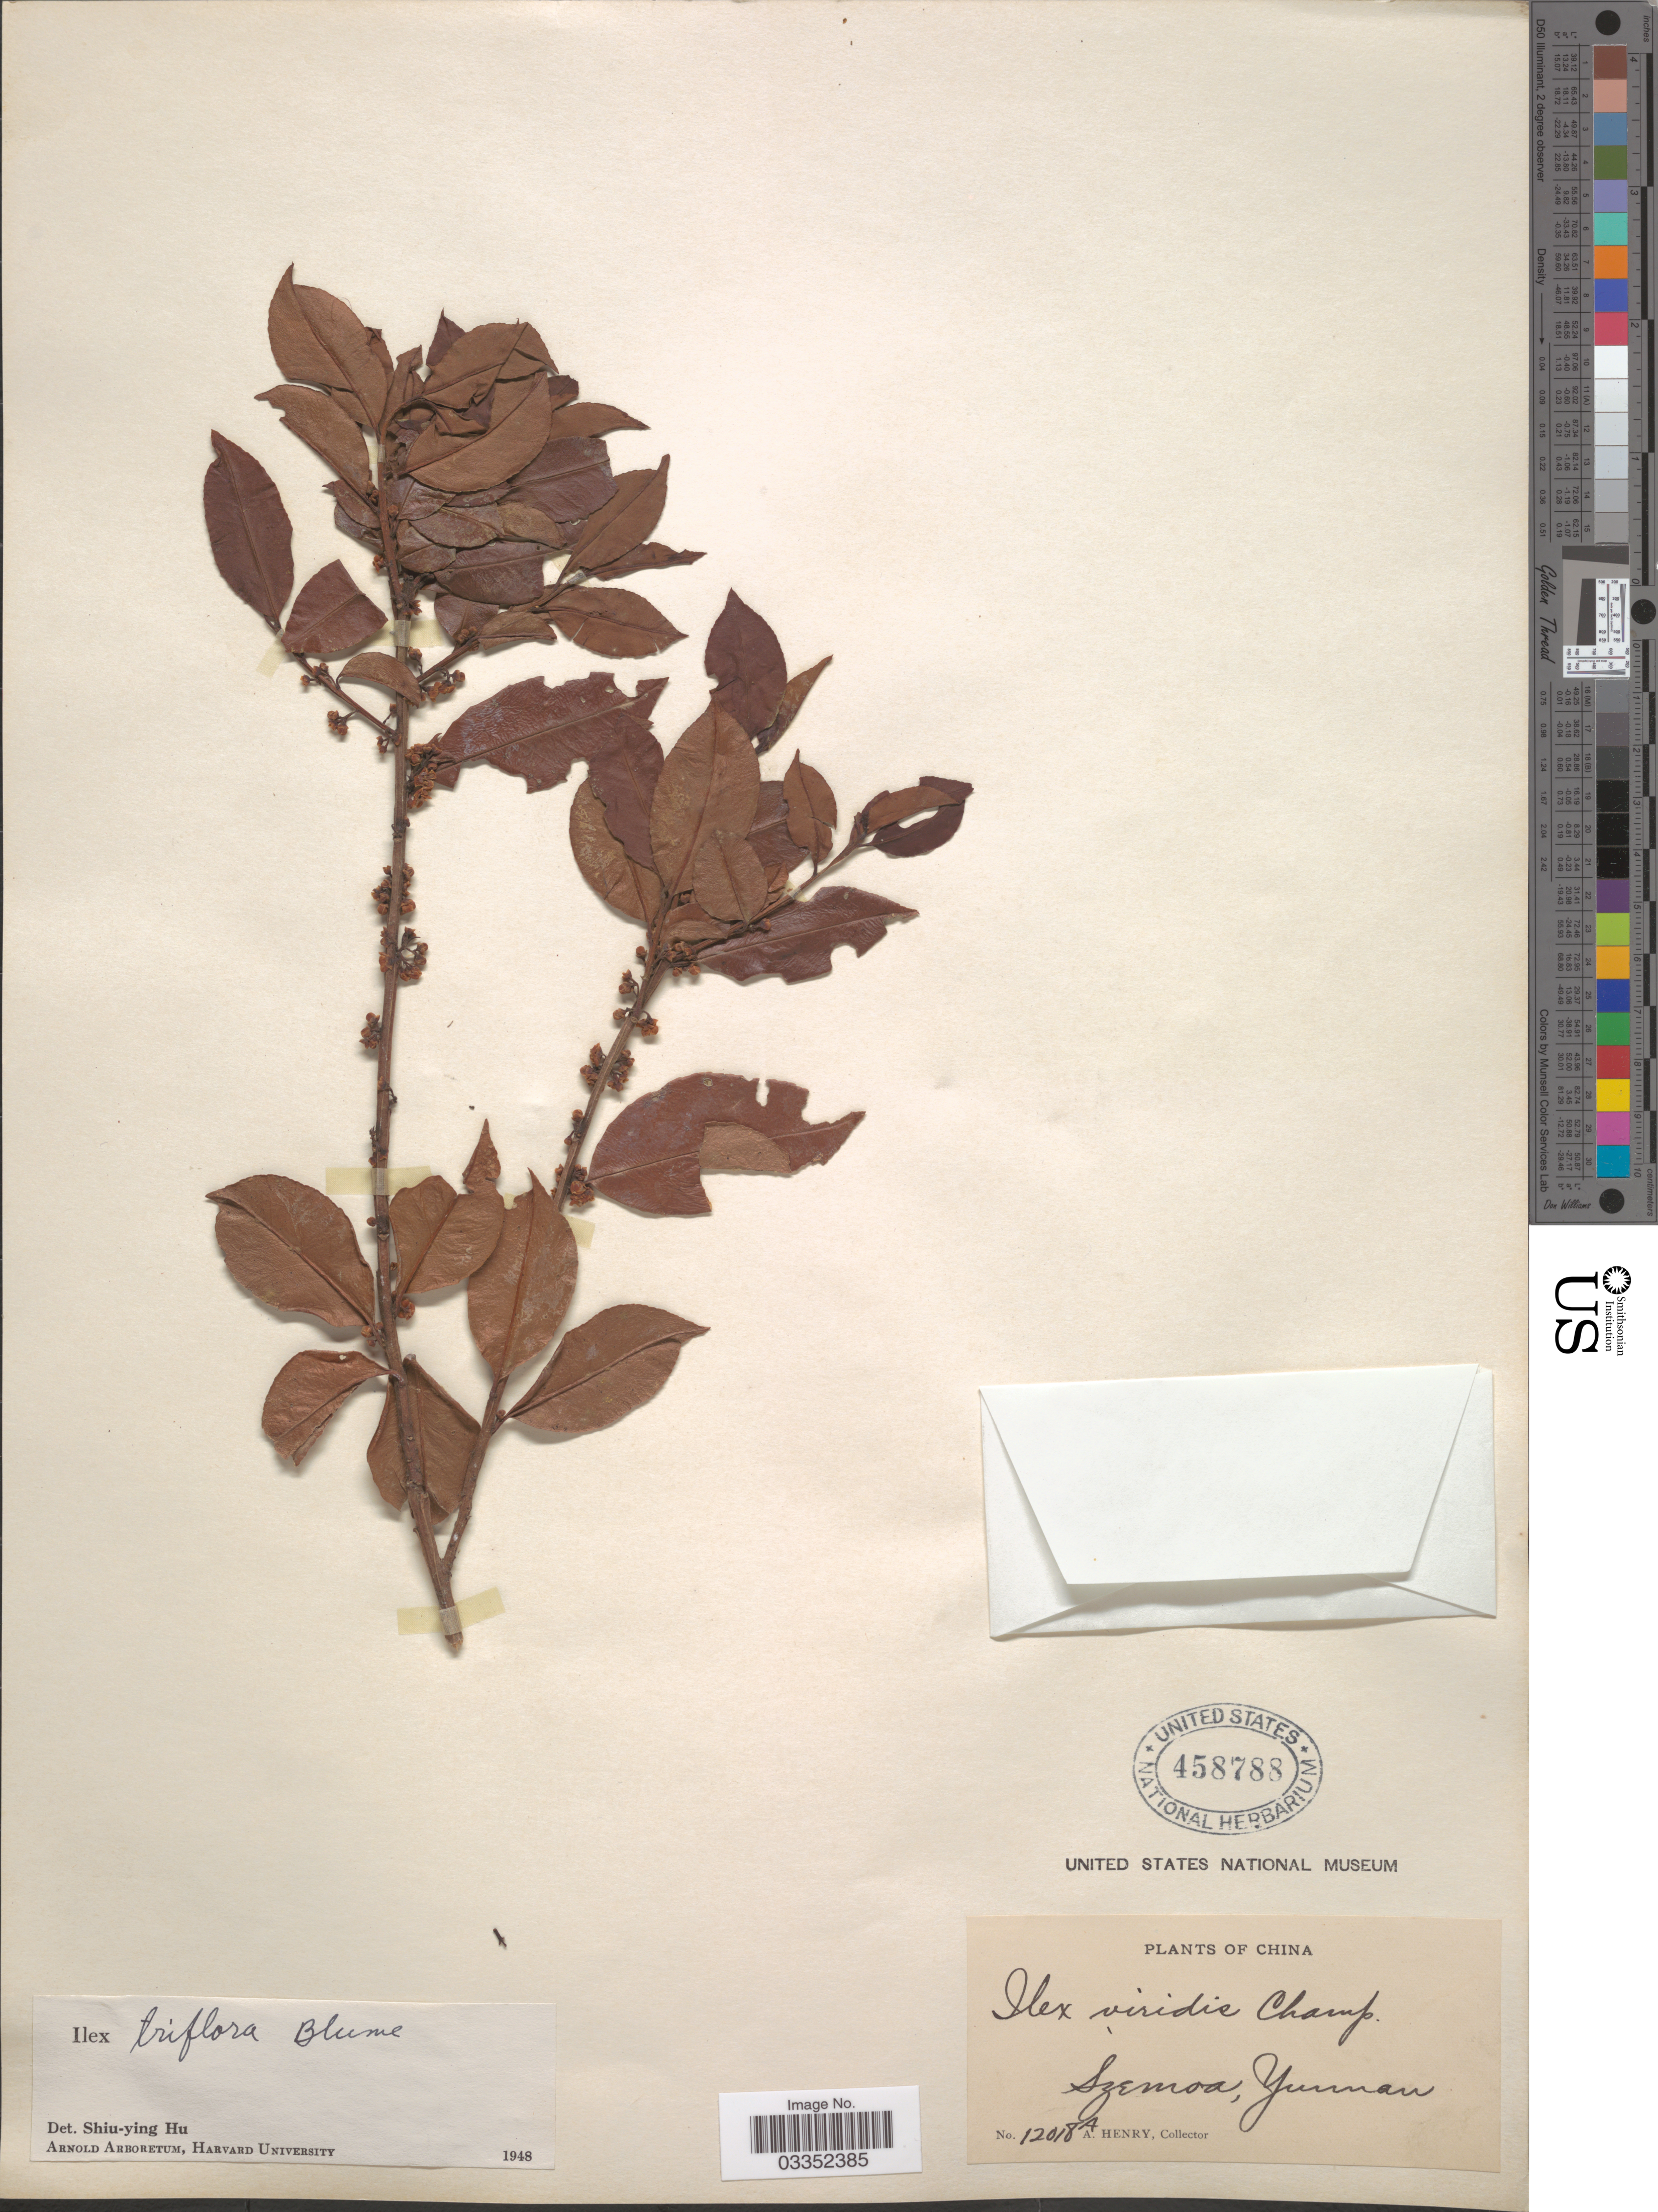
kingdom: Plantae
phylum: Tracheophyta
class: Magnoliopsida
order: Aquifoliales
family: Aquifoliaceae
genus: Ilex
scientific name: Ilex triflora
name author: Blume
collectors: A. Henry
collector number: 12018 A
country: China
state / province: Yunnan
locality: Szemoa.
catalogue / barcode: US 458788